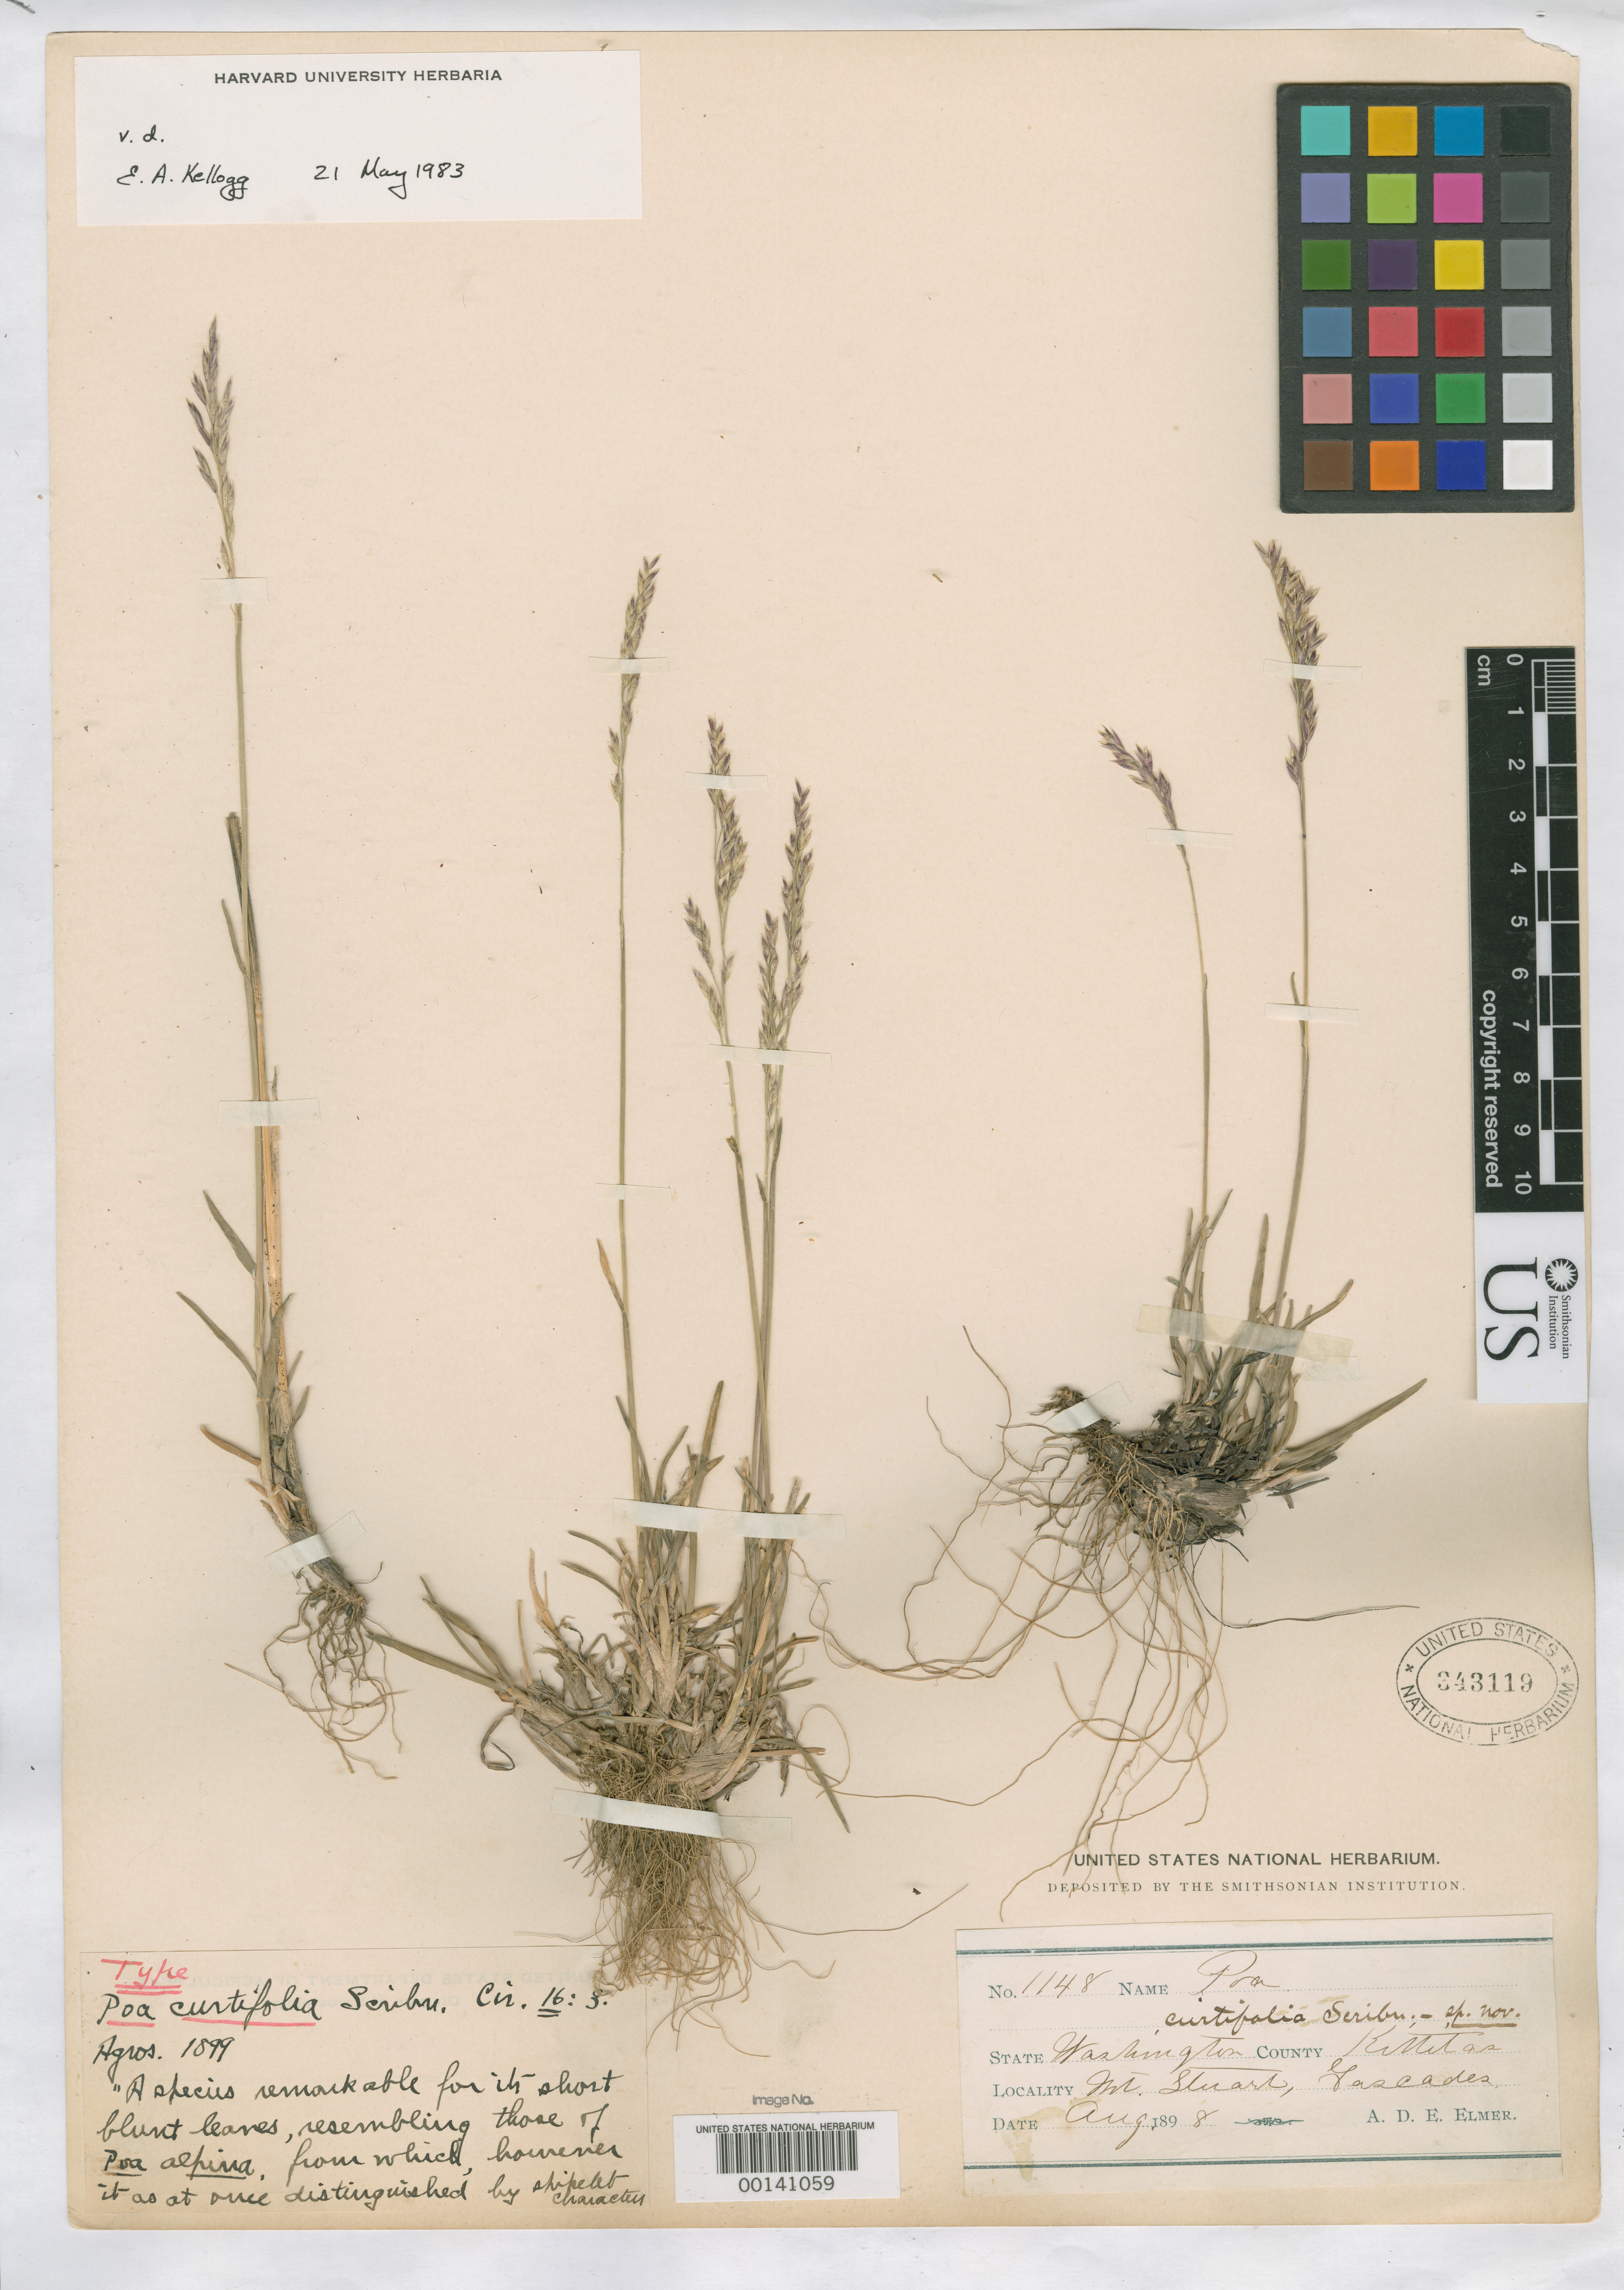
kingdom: Plantae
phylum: Tracheophyta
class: Liliopsida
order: Poales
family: Poaceae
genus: Poa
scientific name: Poa curtifolia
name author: Scribn.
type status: Isosyntype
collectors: A. D. E. Elmer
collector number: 1148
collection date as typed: Aug 1898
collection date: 1898-08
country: United States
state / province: Washington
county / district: Kittitas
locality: Mt. Stuart.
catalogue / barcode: US 343119